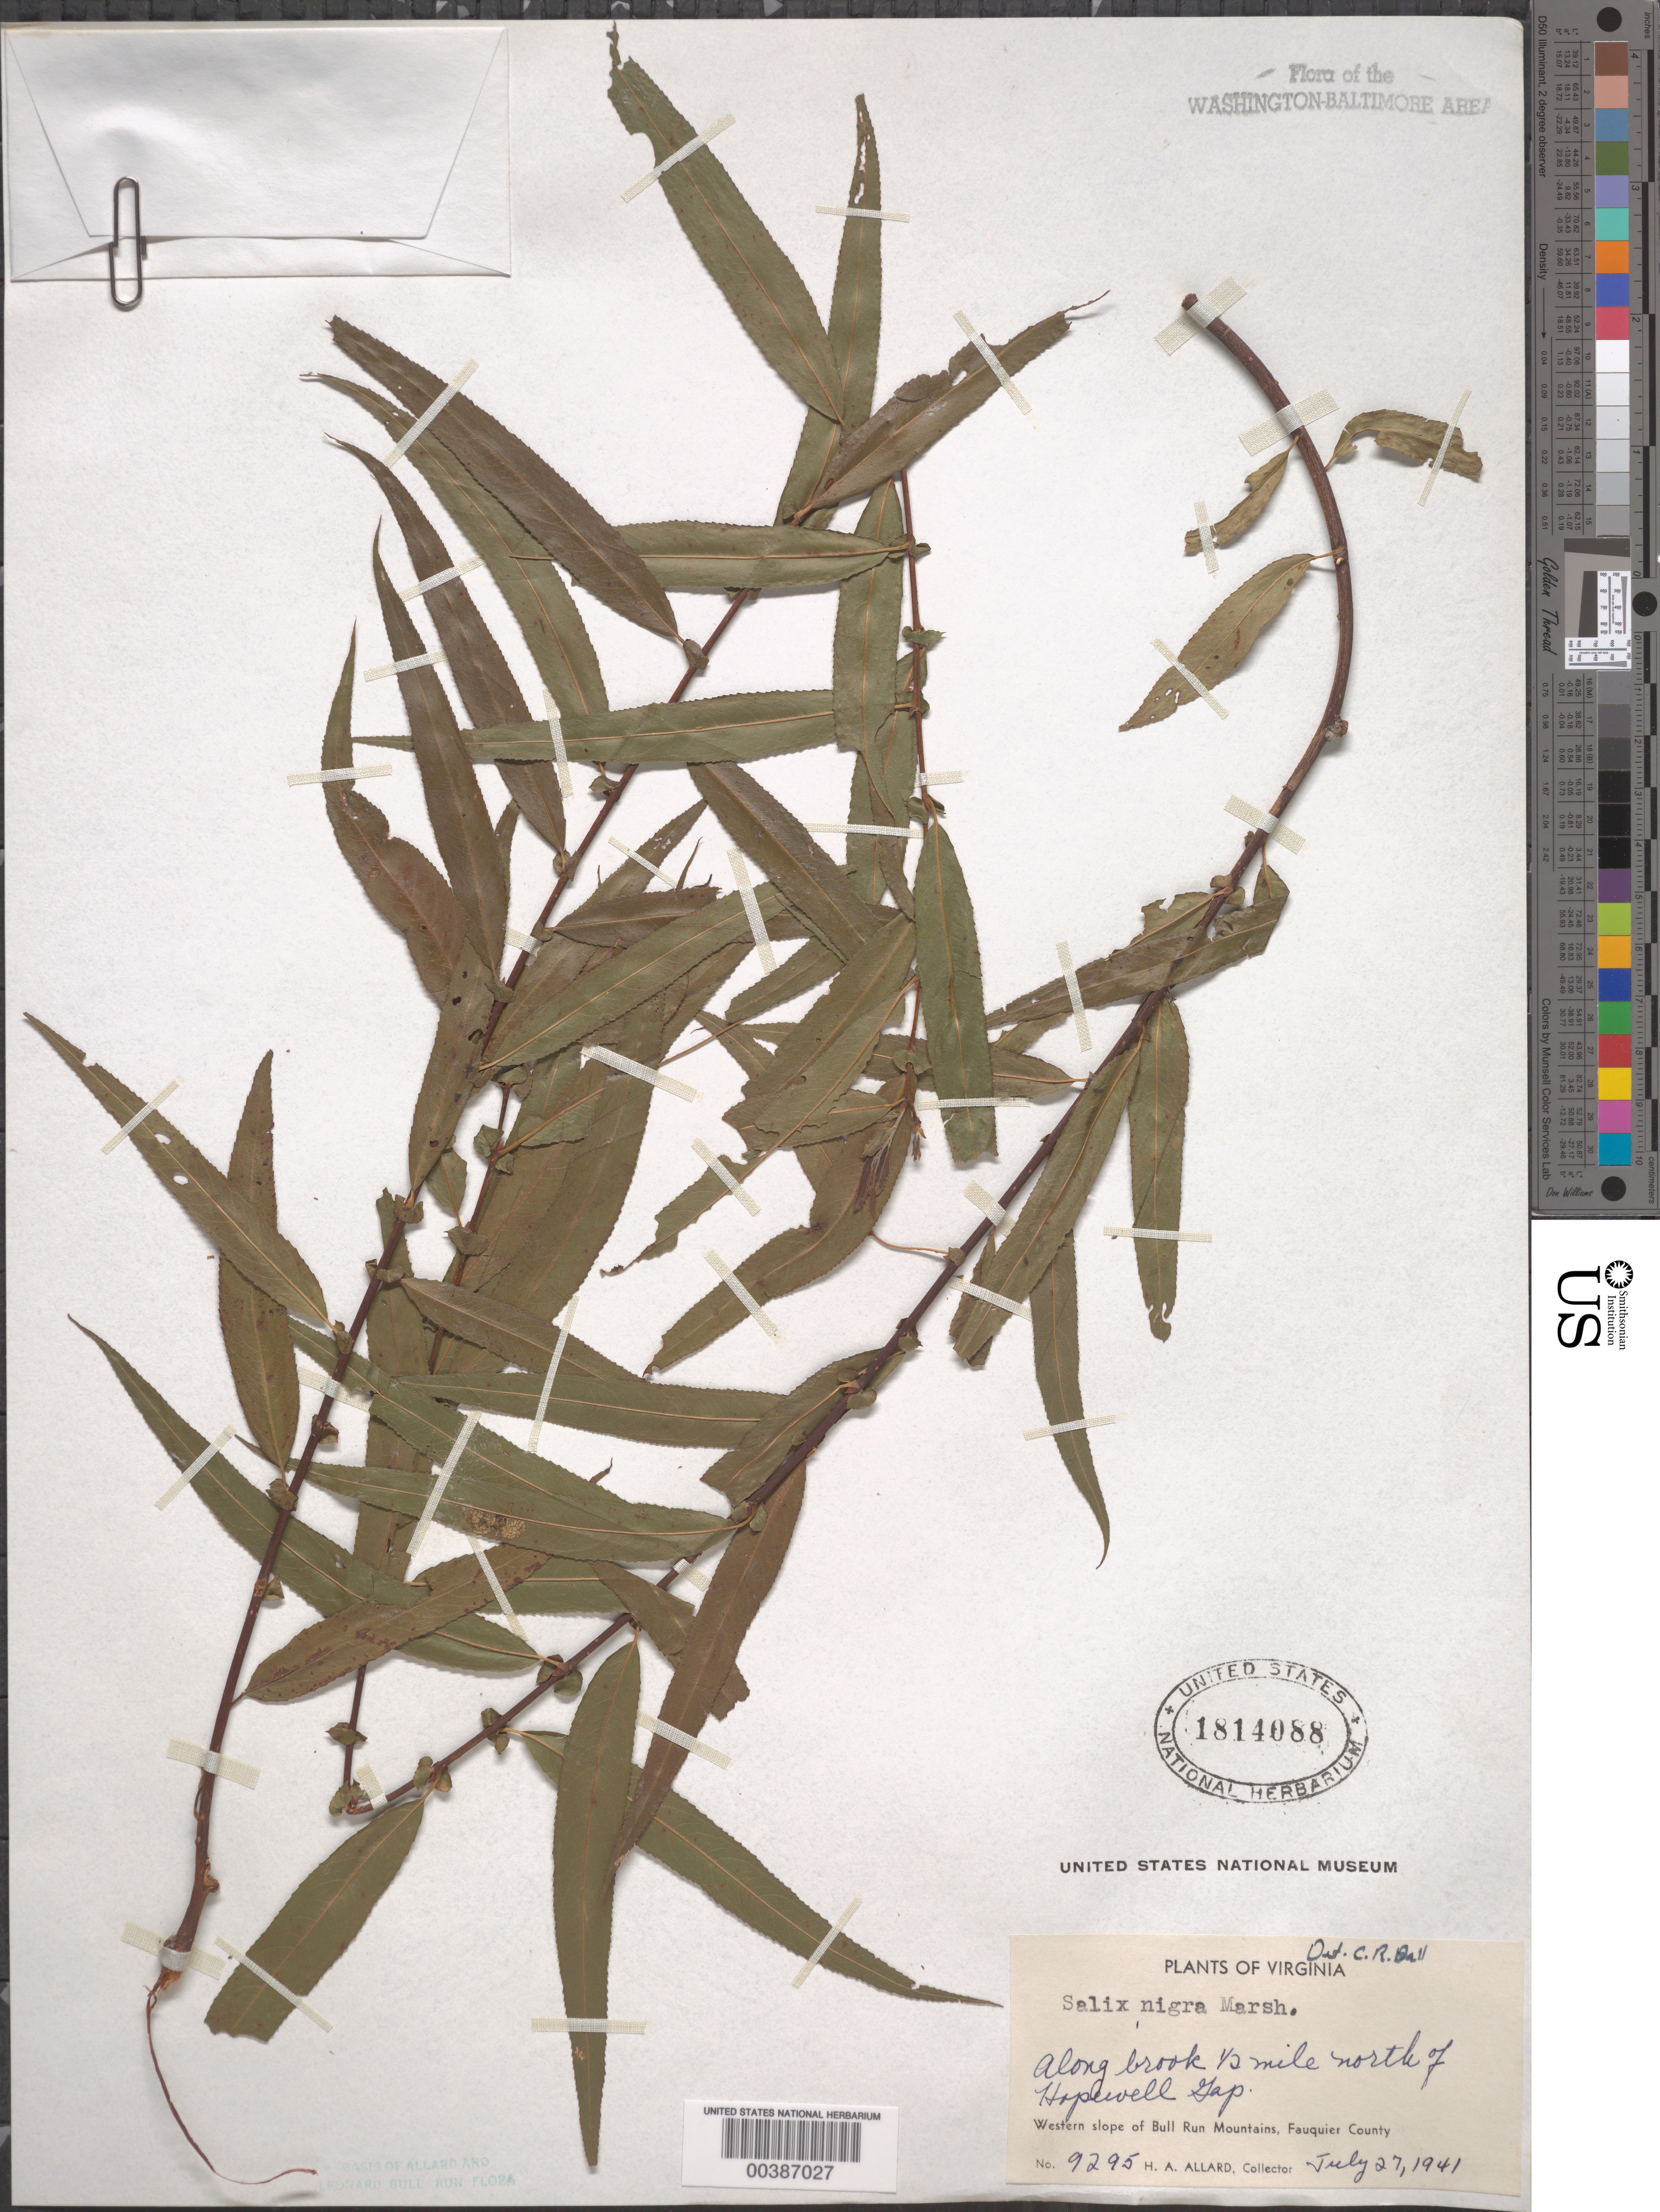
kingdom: Plantae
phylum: Tracheophyta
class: Magnoliopsida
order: Malpighiales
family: Salicaceae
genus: Salix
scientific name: Salix nigra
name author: Marshall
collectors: H. A. Allard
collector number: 9295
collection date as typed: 27 Jul 1941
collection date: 1941-07-27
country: United States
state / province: Virginia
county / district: Fauquier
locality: North of Hopewell Gap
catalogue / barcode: US 1814088